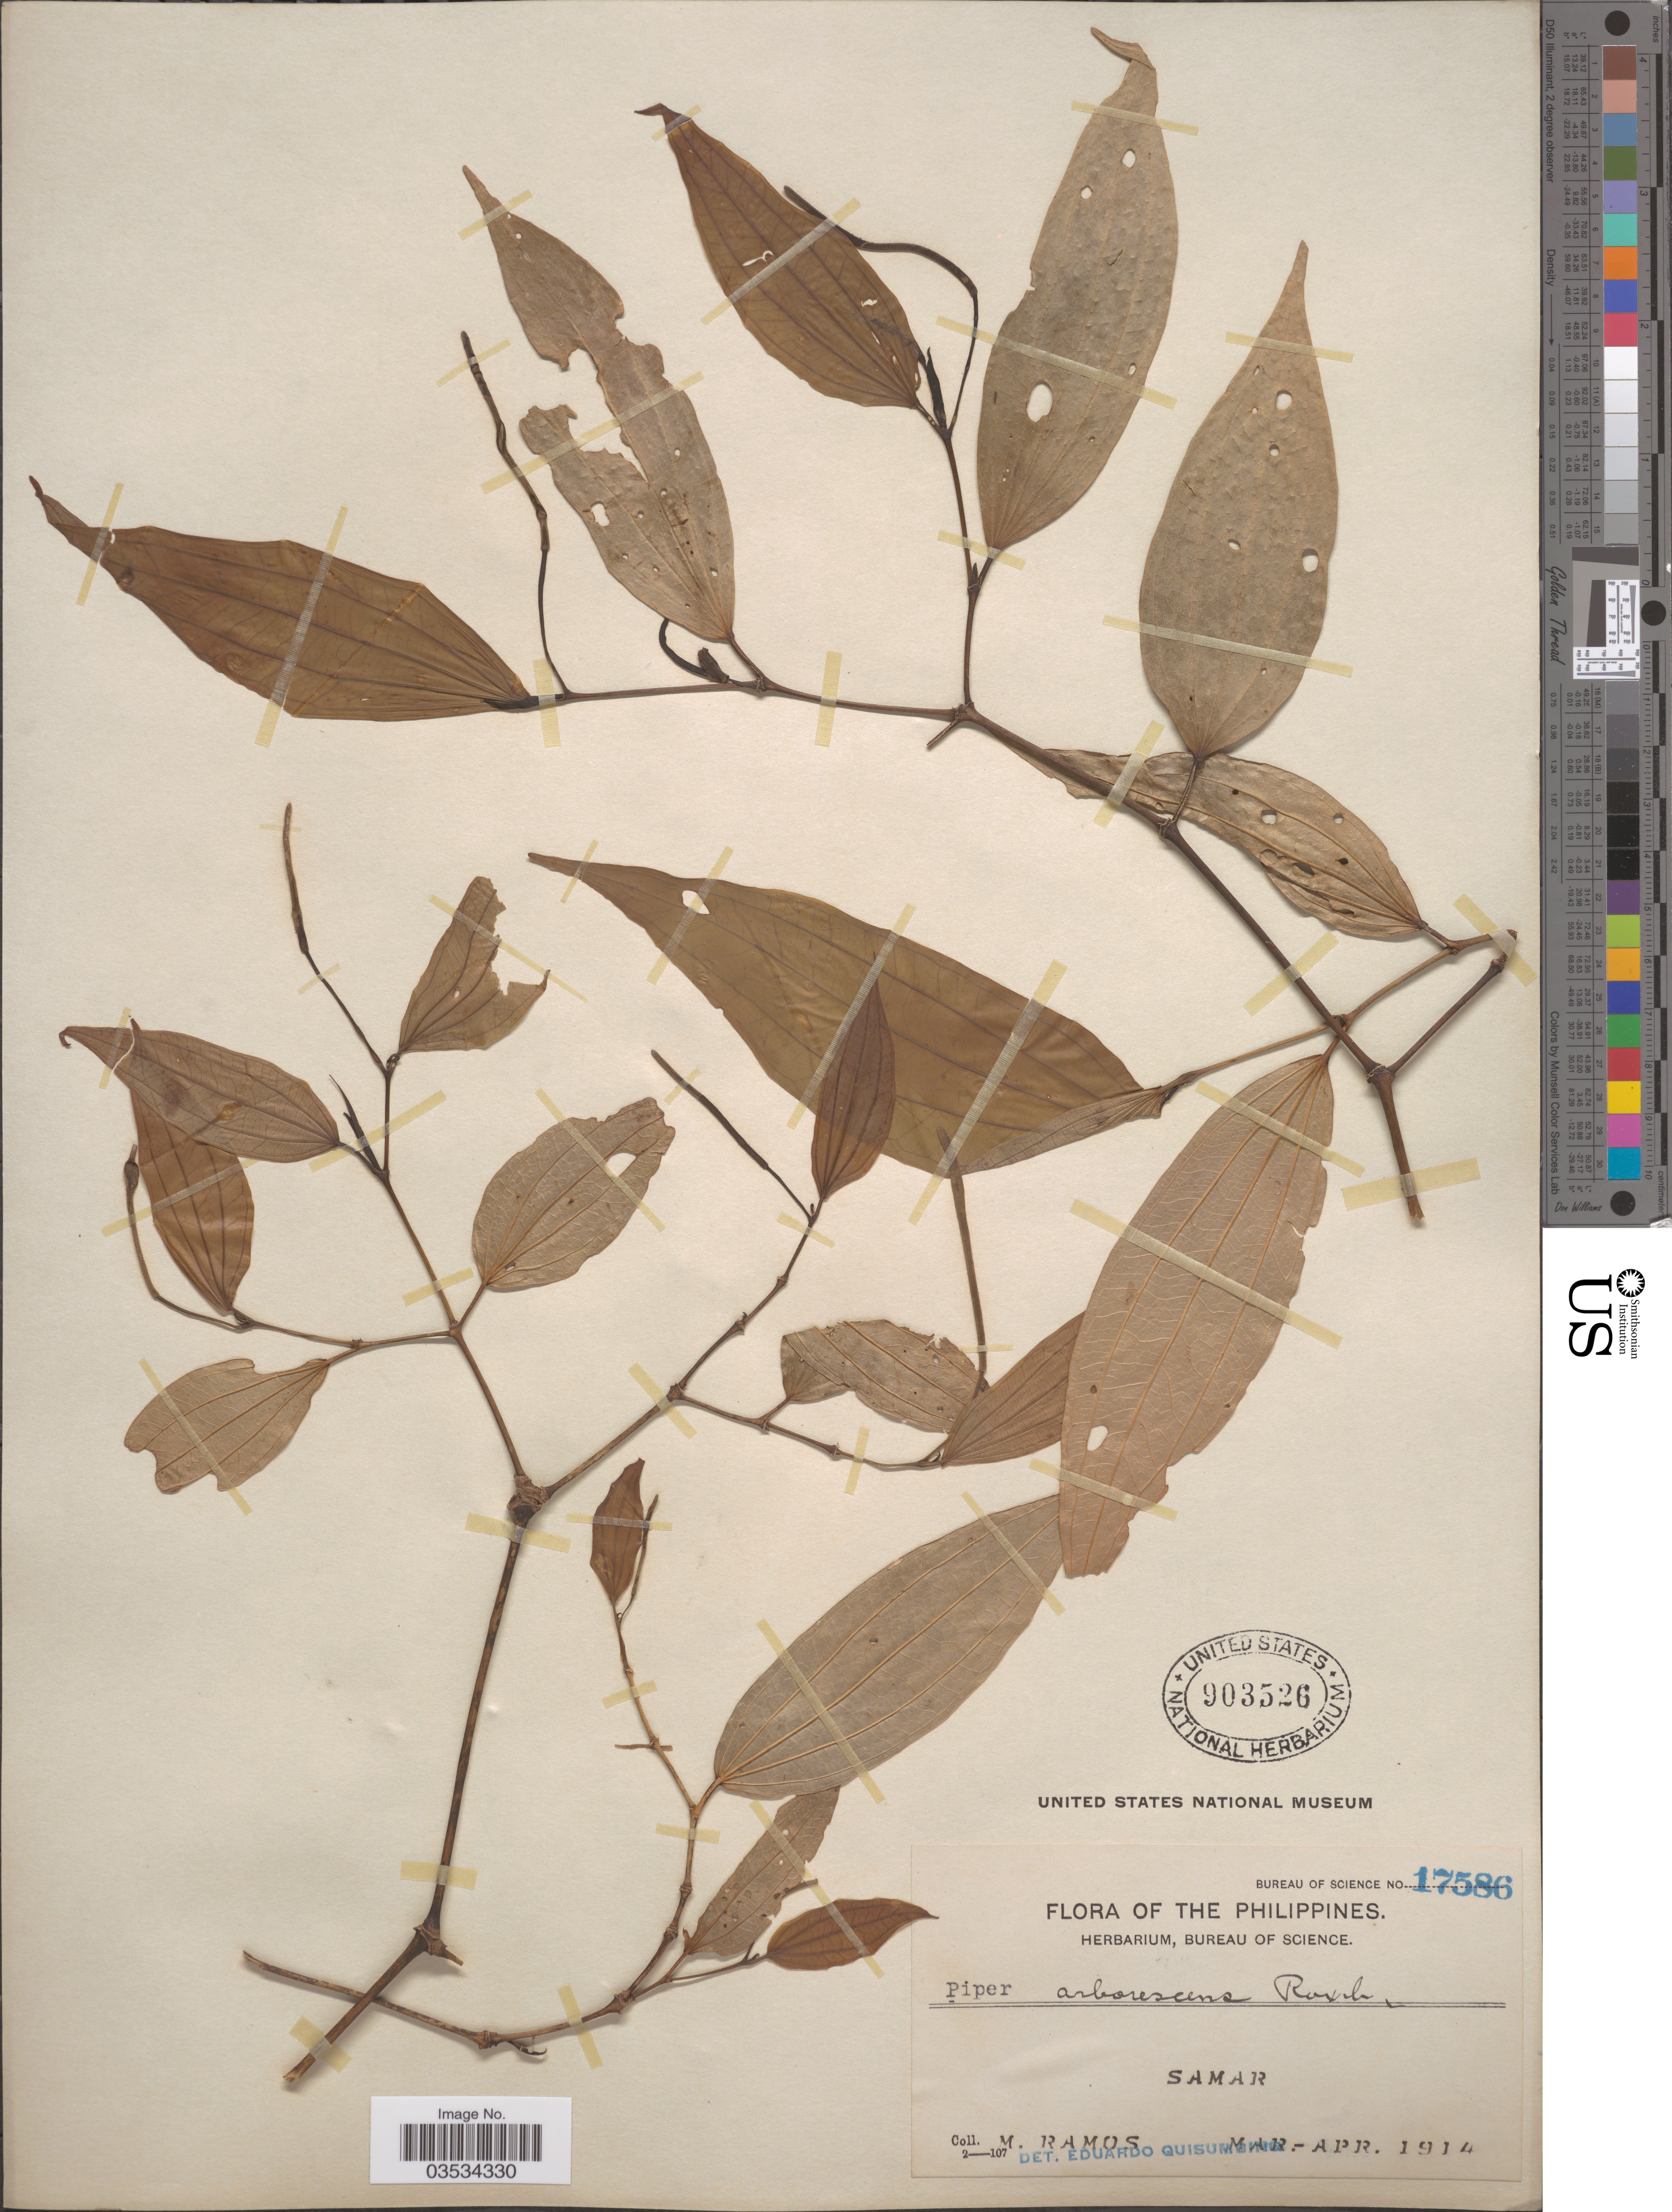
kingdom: Plantae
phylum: Tracheophyta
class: Magnoliopsida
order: Piperales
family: Piperaceae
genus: Piper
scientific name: Piper arborescens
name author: Roxb.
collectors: M. Ramos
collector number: Bureau of Science 17586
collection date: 1914-03/1914-04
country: Philippines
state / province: Eastern Visayas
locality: Samar.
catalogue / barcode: US 903526